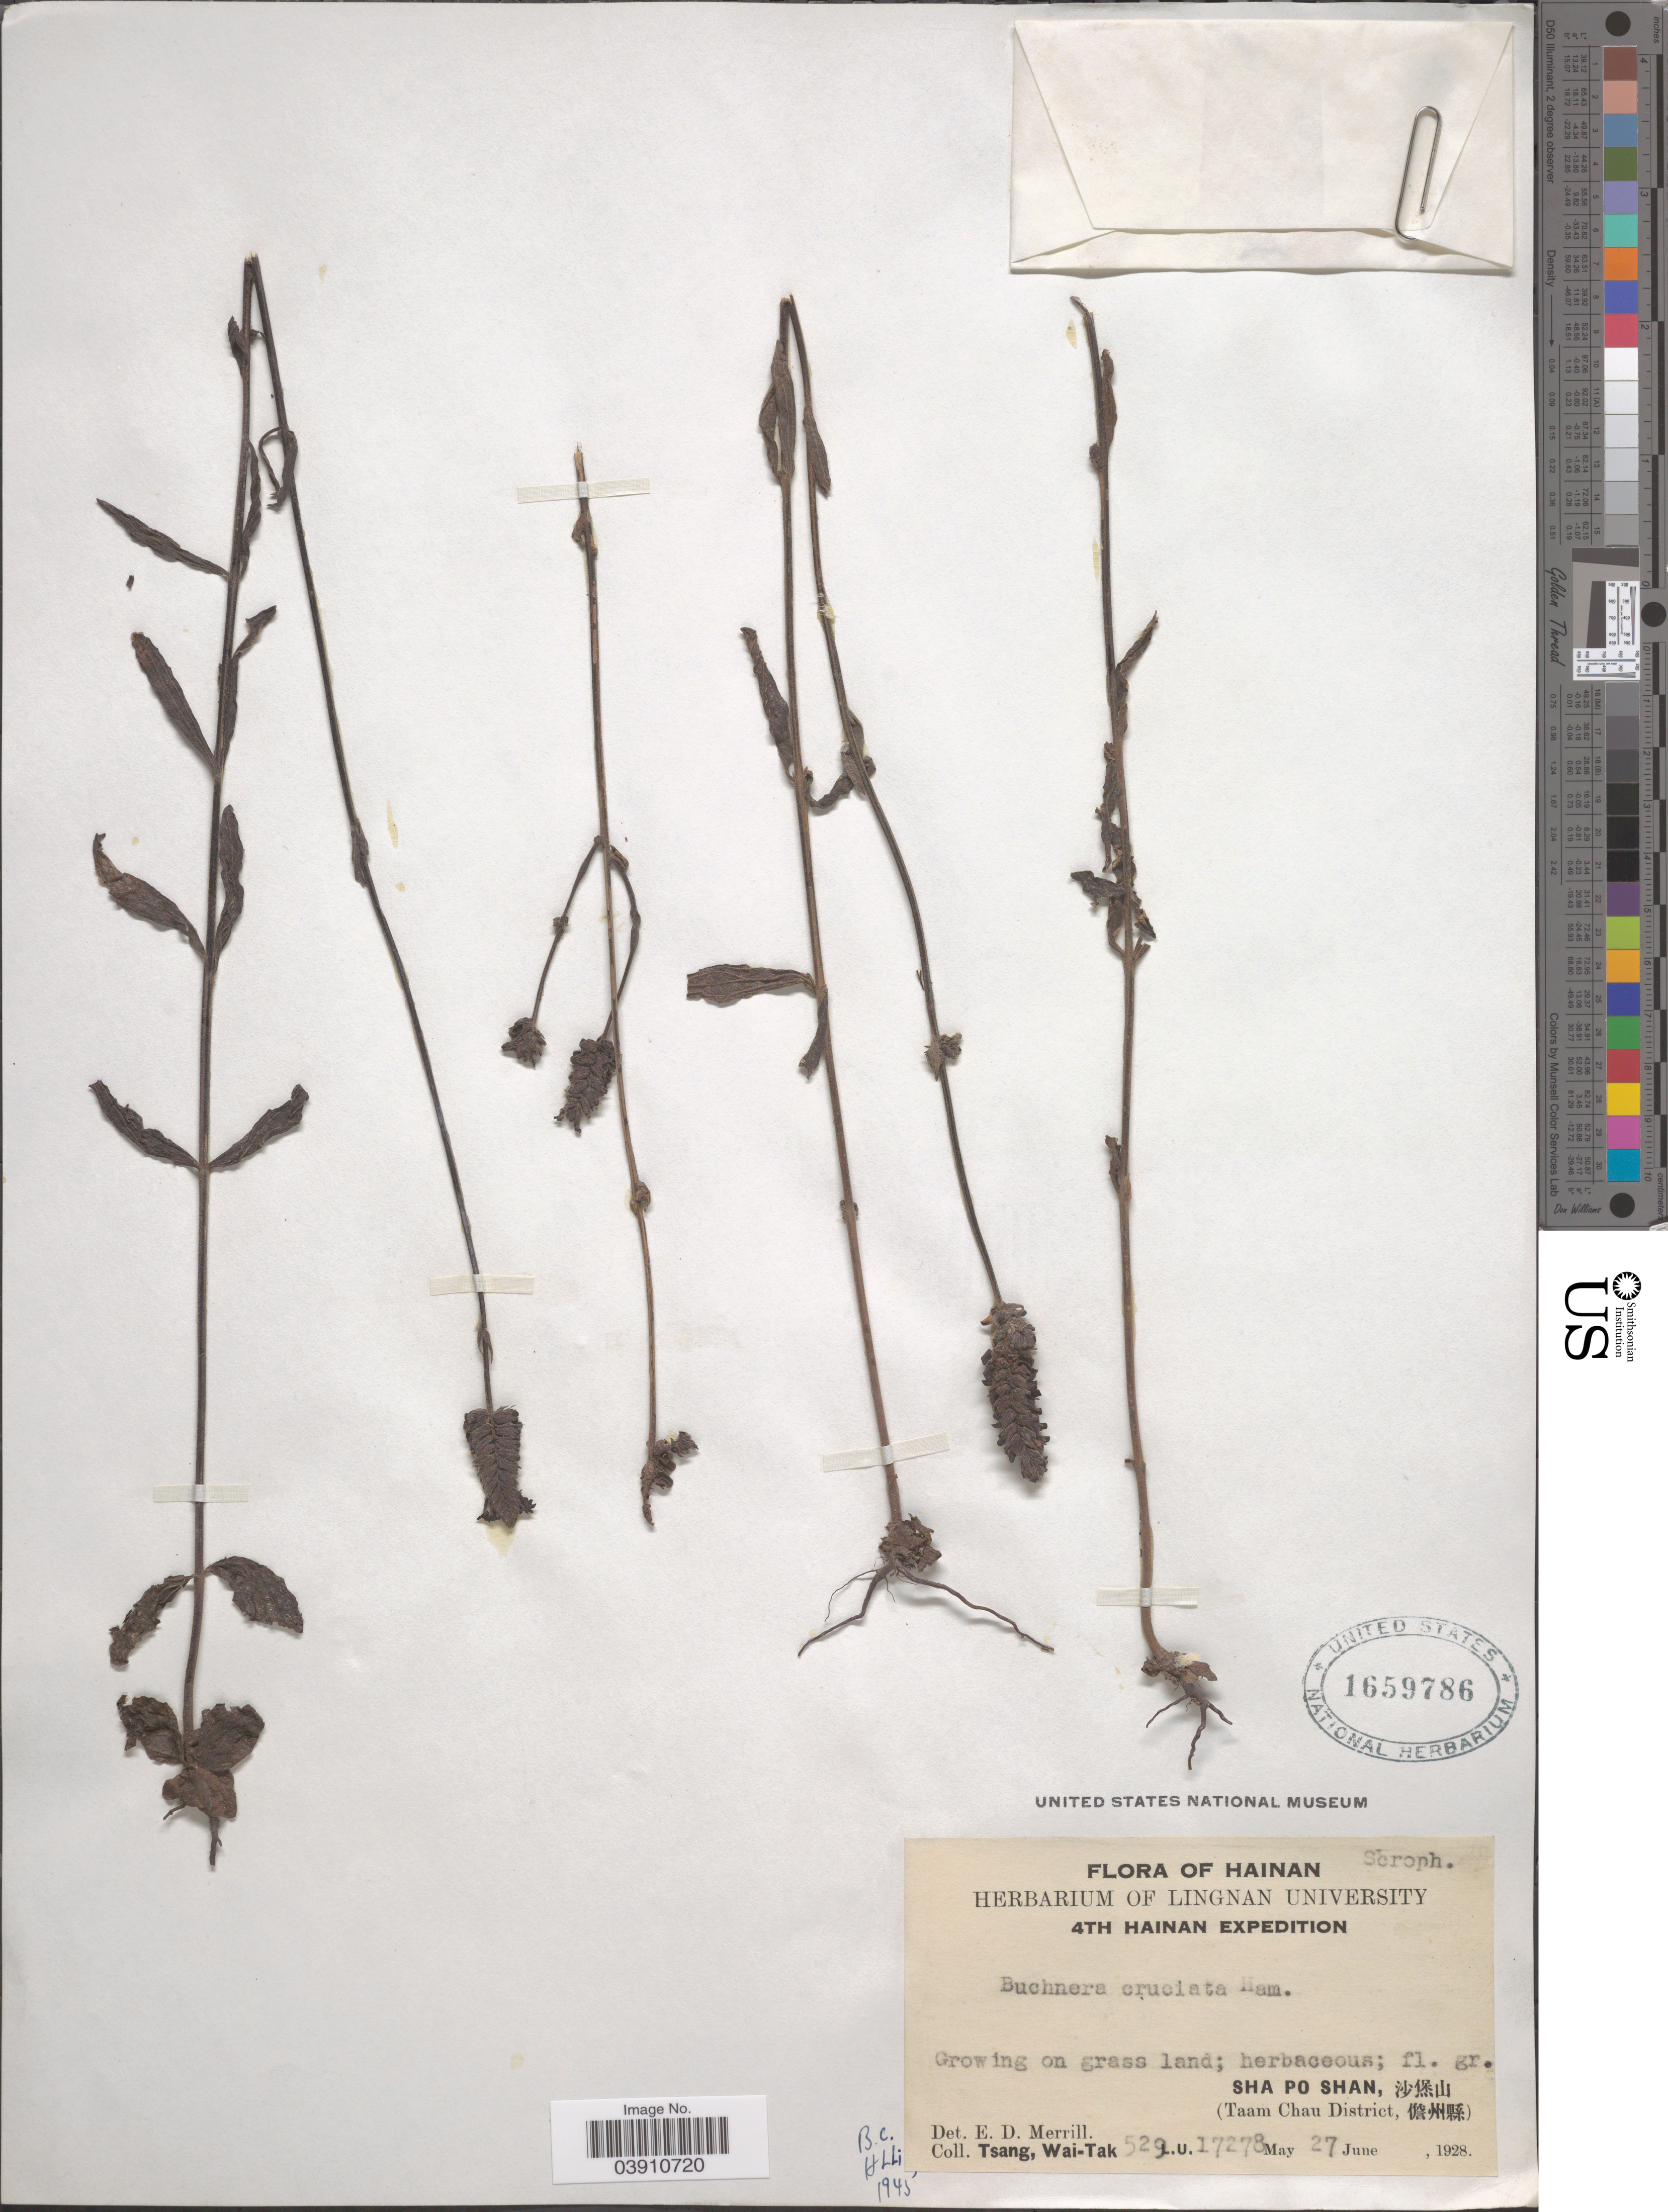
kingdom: Plantae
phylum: Tracheophyta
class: Magnoliopsida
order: Lamiales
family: Orobanchaceae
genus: Buchnera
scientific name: Buchnera cruciata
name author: Ham.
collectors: W. T. Tsang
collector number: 529 L.U. 17278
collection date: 1928-05-27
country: China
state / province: Hainan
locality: Sha Po Shan, X. (Taam Chau District, X).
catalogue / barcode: US 1659786